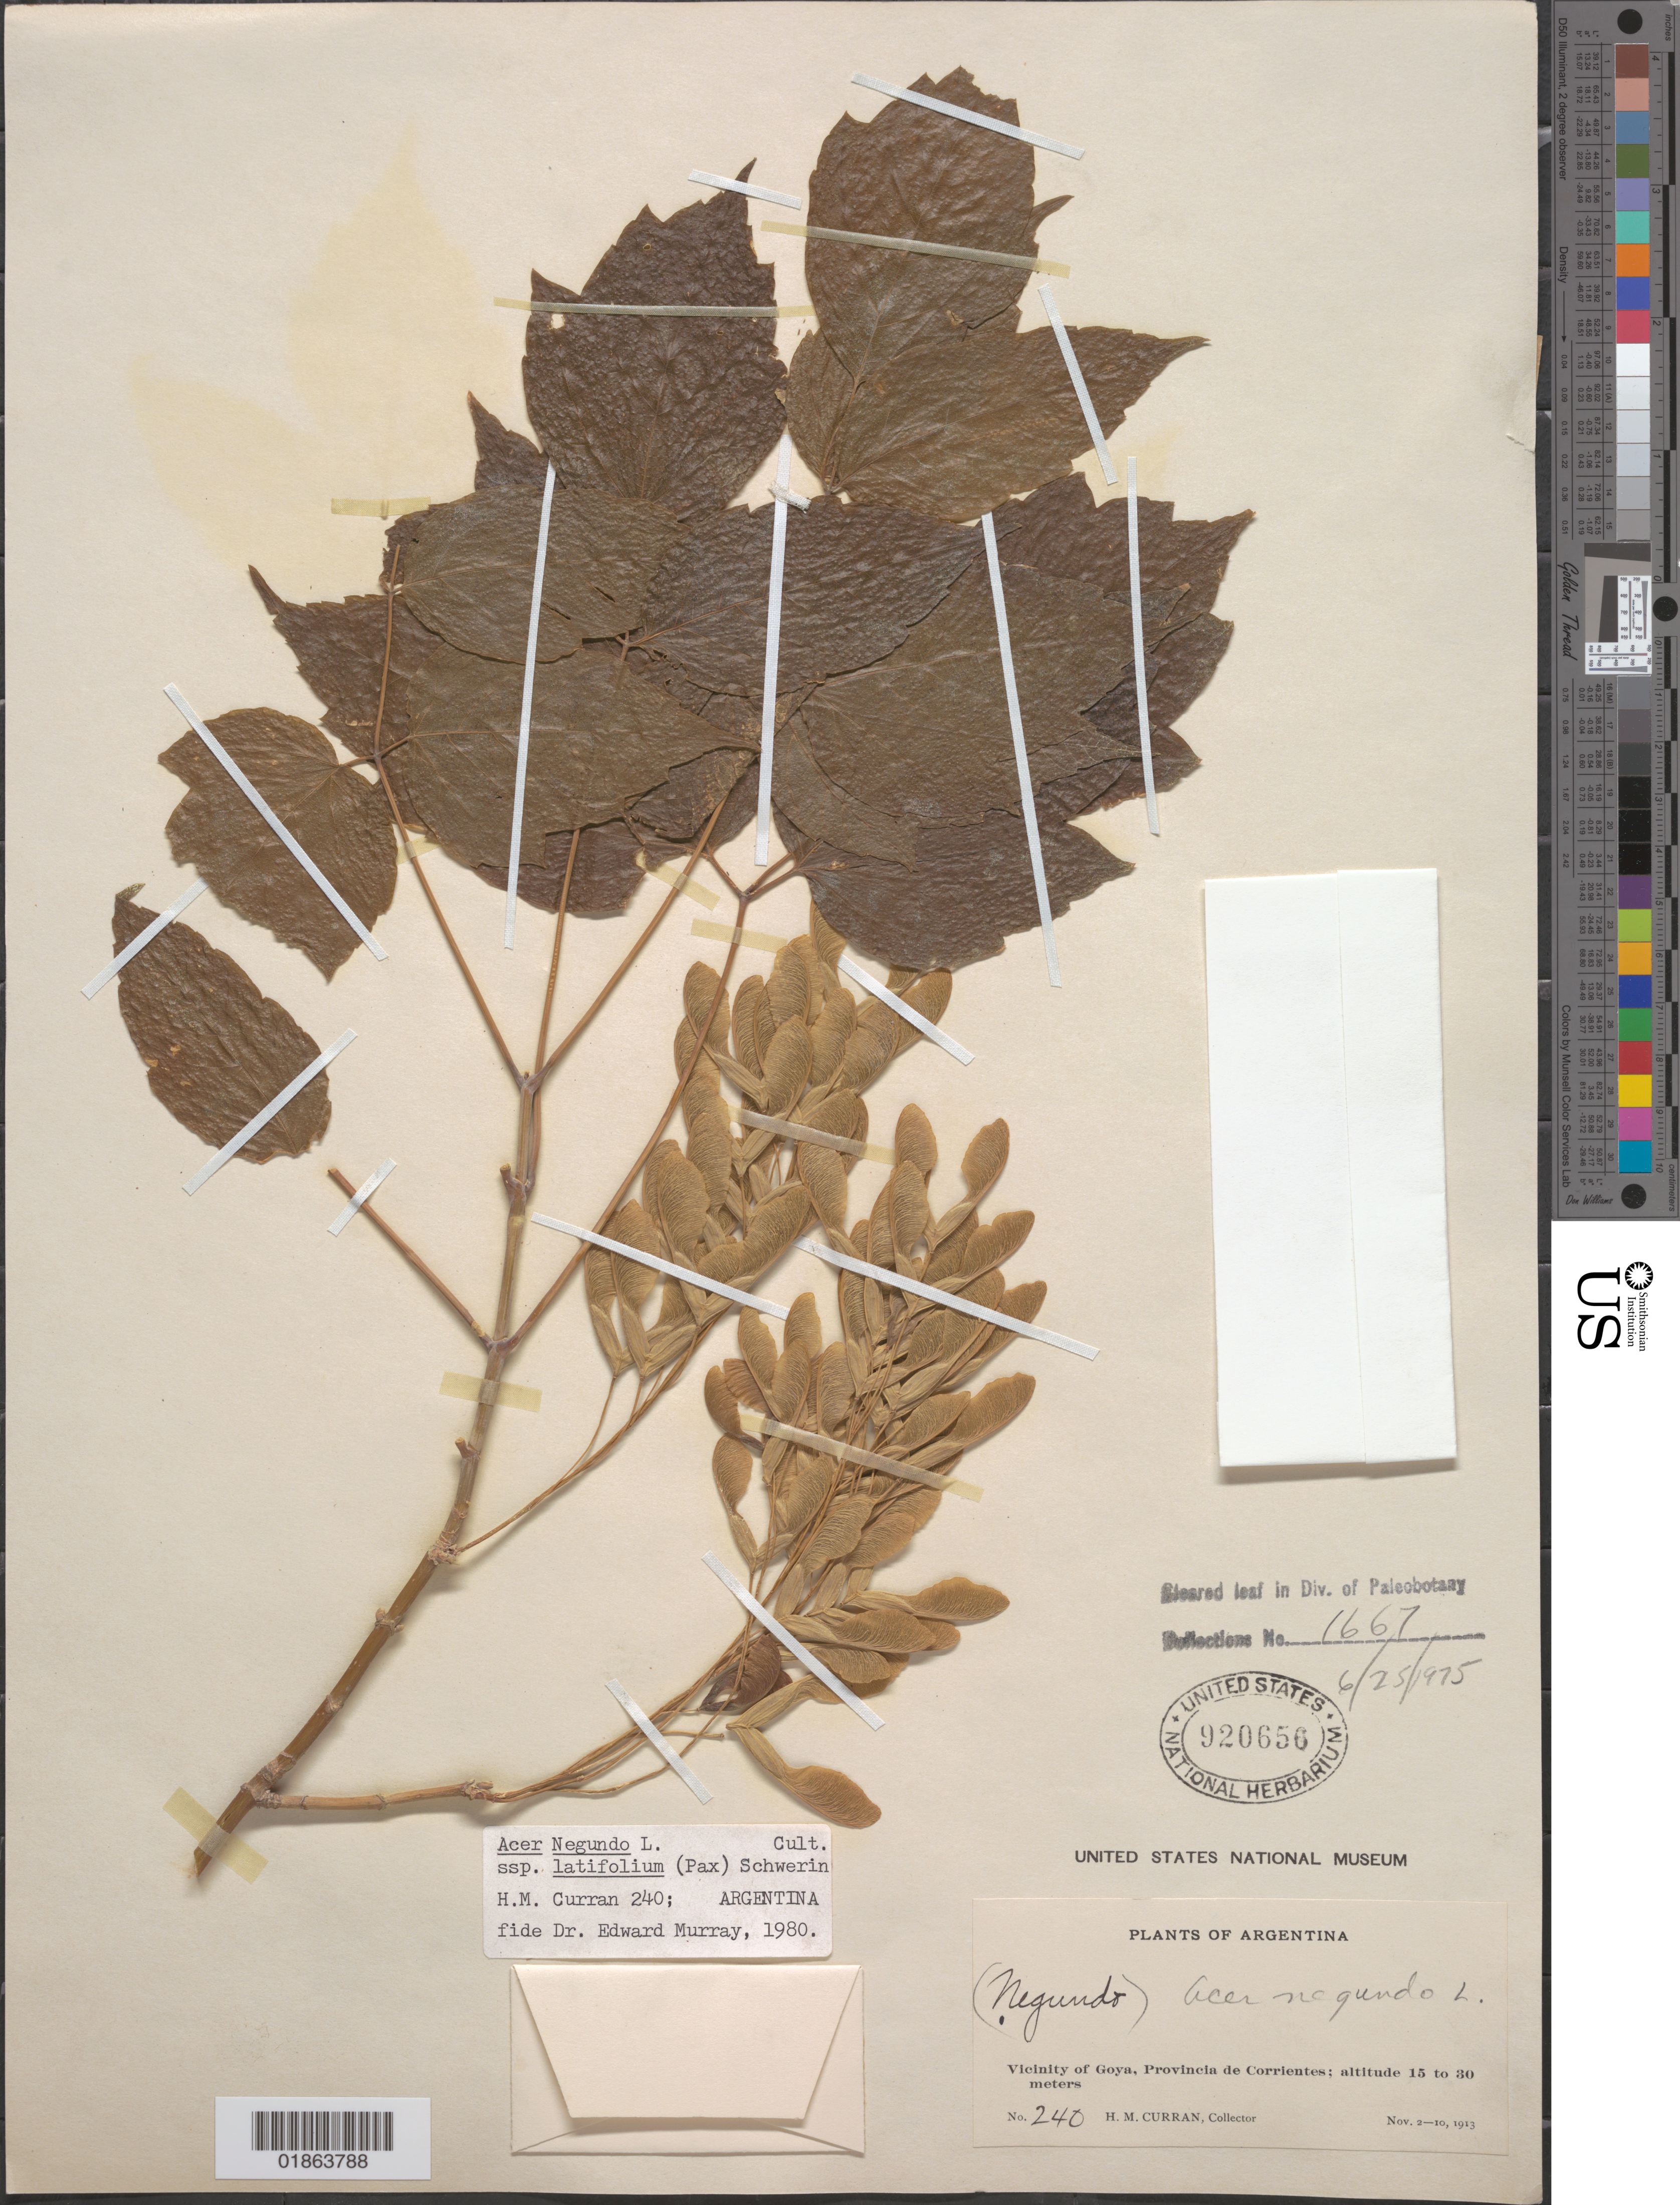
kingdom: Plantae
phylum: Tracheophyta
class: Magnoliopsida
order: Sapindales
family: Sapindaceae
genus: Acer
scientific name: Acer negundo subsp. latifolium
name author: (Pax) Schwer.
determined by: Murray, Edward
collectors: H. M. Curran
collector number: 240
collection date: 1913-11-02/1913-11-10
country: Argentina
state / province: Corrientes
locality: Goya vicinity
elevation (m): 15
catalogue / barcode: US 920656